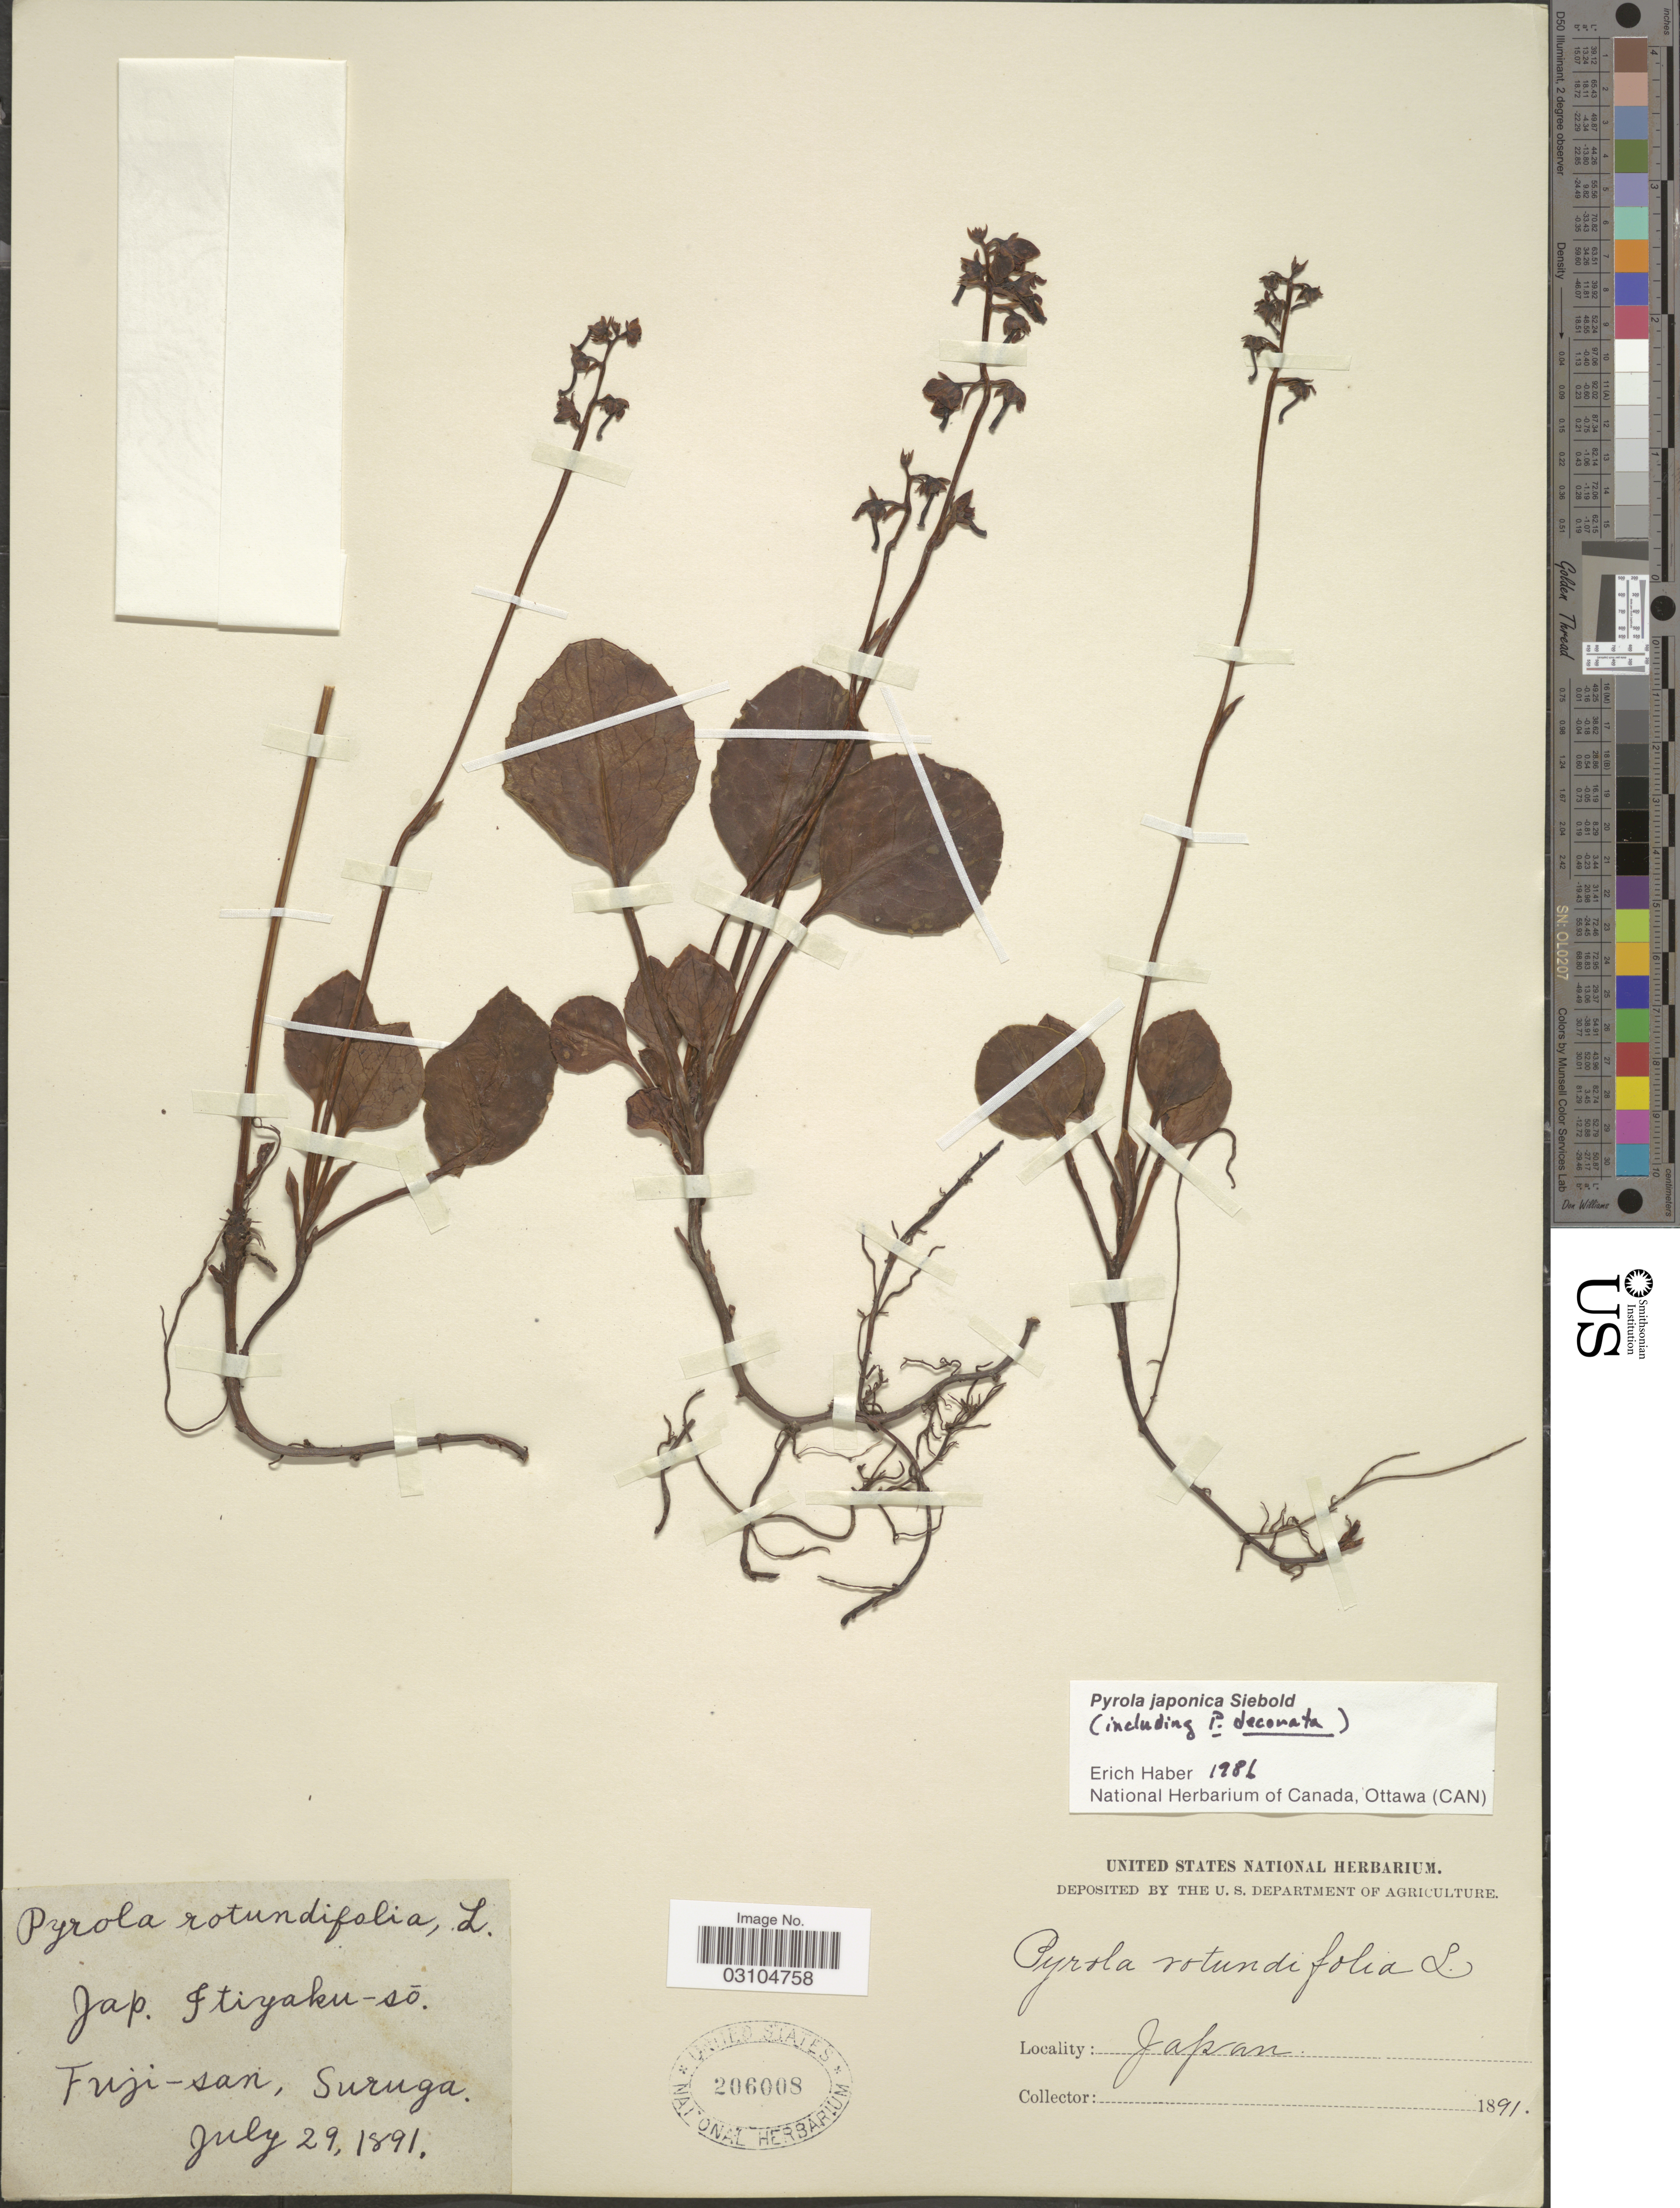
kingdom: Plantae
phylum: Tracheophyta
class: Magnoliopsida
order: Ericales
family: Ericaceae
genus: Pyrola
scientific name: Pyrola japonica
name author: Klenze ex Alef.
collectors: ex herb. United States National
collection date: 1891-07-29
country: Japan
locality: Fuji-san, Suruga.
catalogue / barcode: US 206008